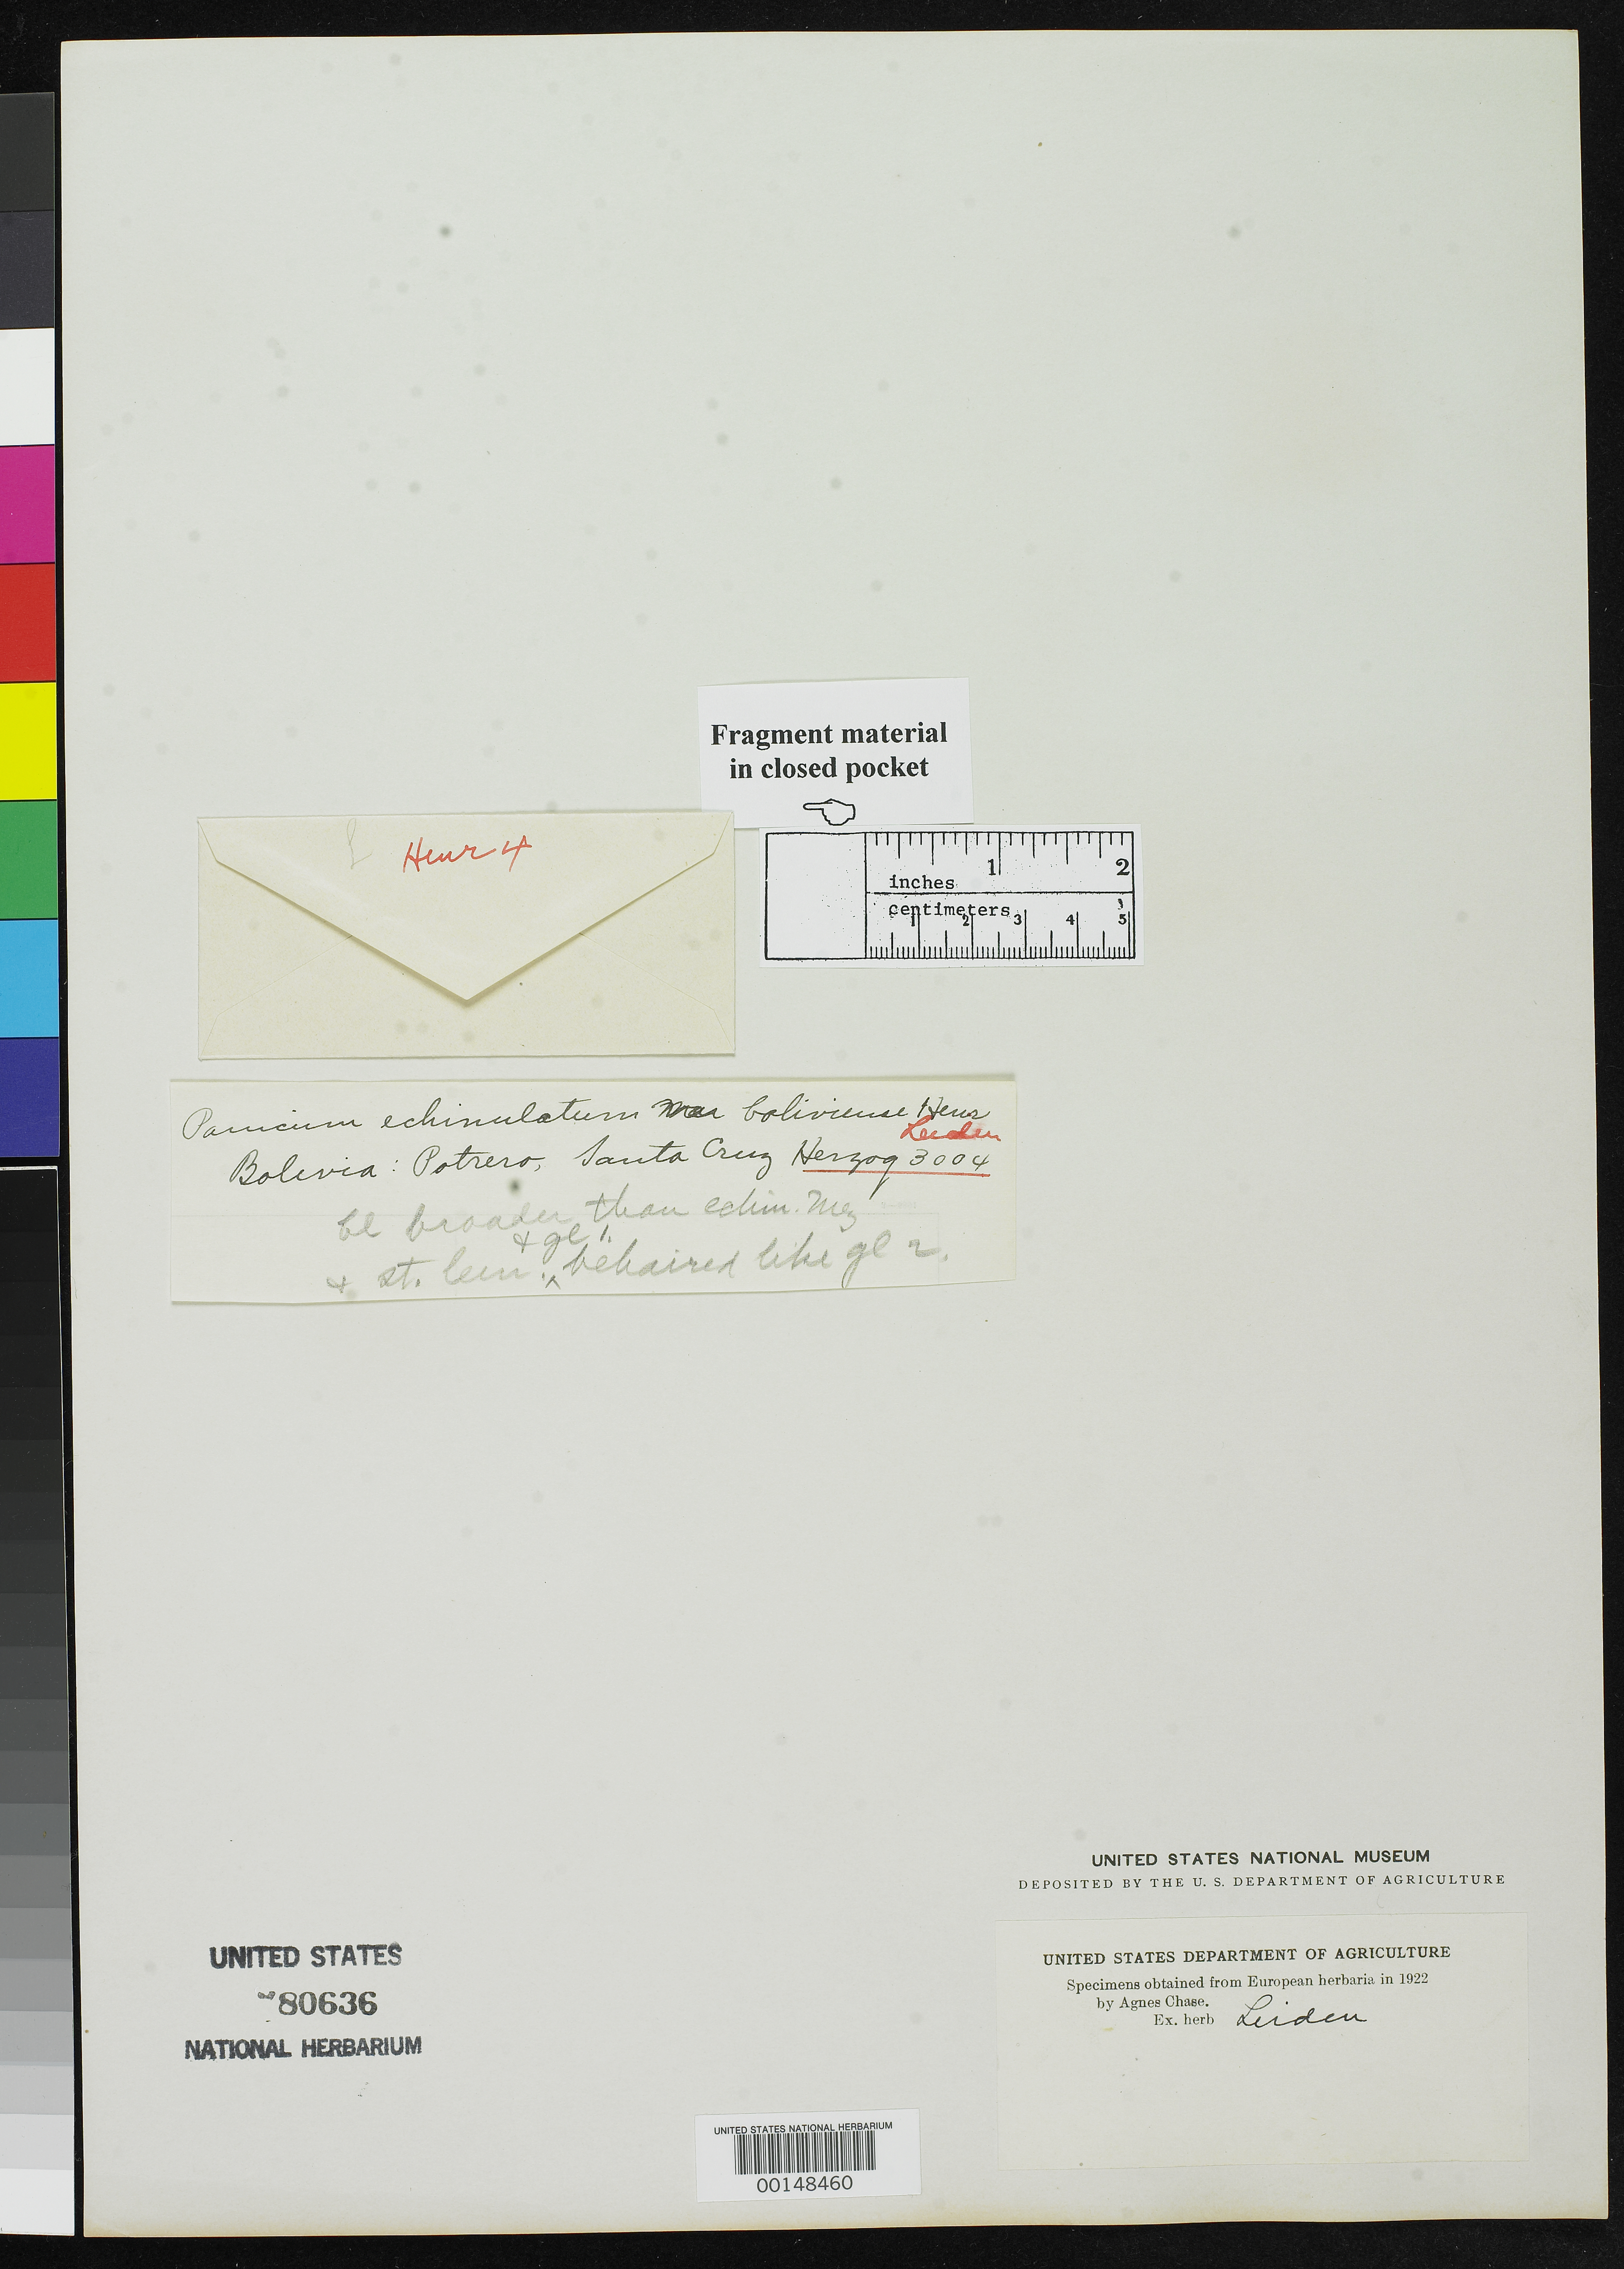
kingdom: Plantae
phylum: Tracheophyta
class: Liliopsida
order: Poales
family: Poaceae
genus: Panicum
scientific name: Panicum echinulatum var. boliviense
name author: Henr.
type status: Type Fragment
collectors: T. K. J. Herzog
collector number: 3004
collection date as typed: Jan 1911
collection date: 1911-01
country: Bolivia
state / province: Santa Cruz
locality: Potrero.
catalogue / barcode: US 80636